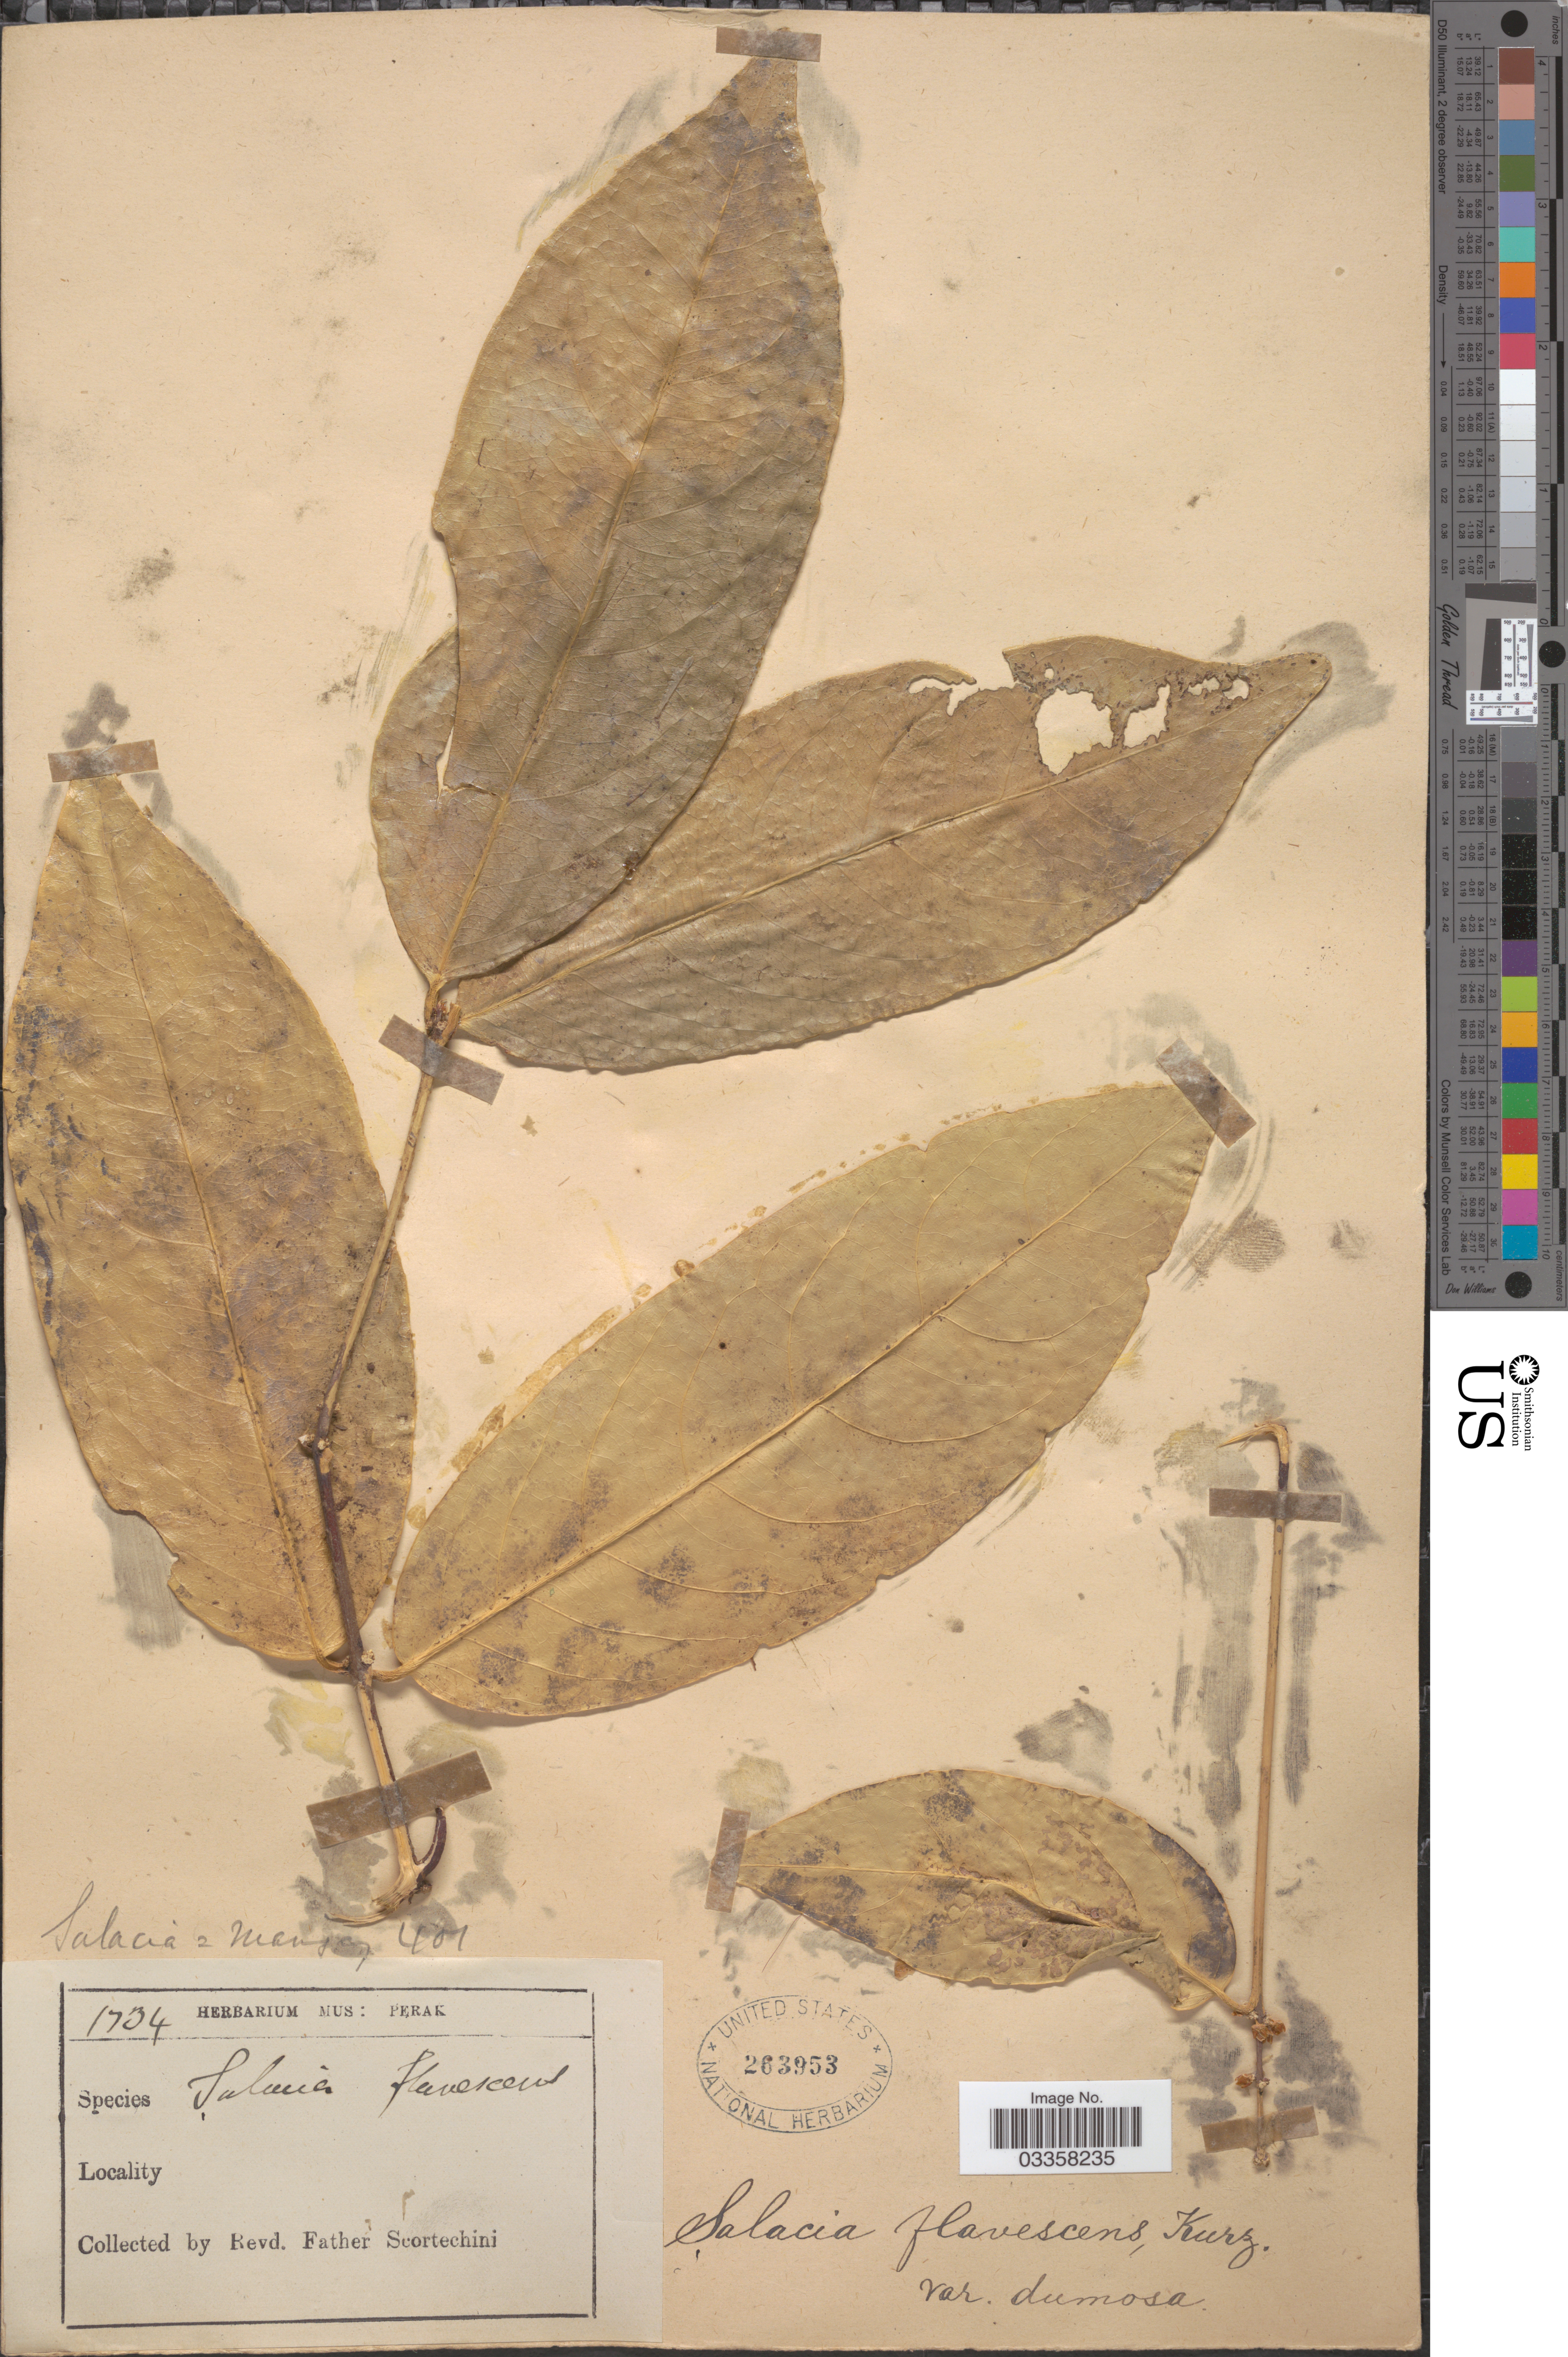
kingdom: Plantae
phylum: Tracheophyta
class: Magnoliopsida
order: Celastrales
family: Celastraceae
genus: Salacia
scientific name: Salacia macrophylla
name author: Blume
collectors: Fr. Scortechini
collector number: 1734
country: Malaysia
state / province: Perak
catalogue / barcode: US 263953